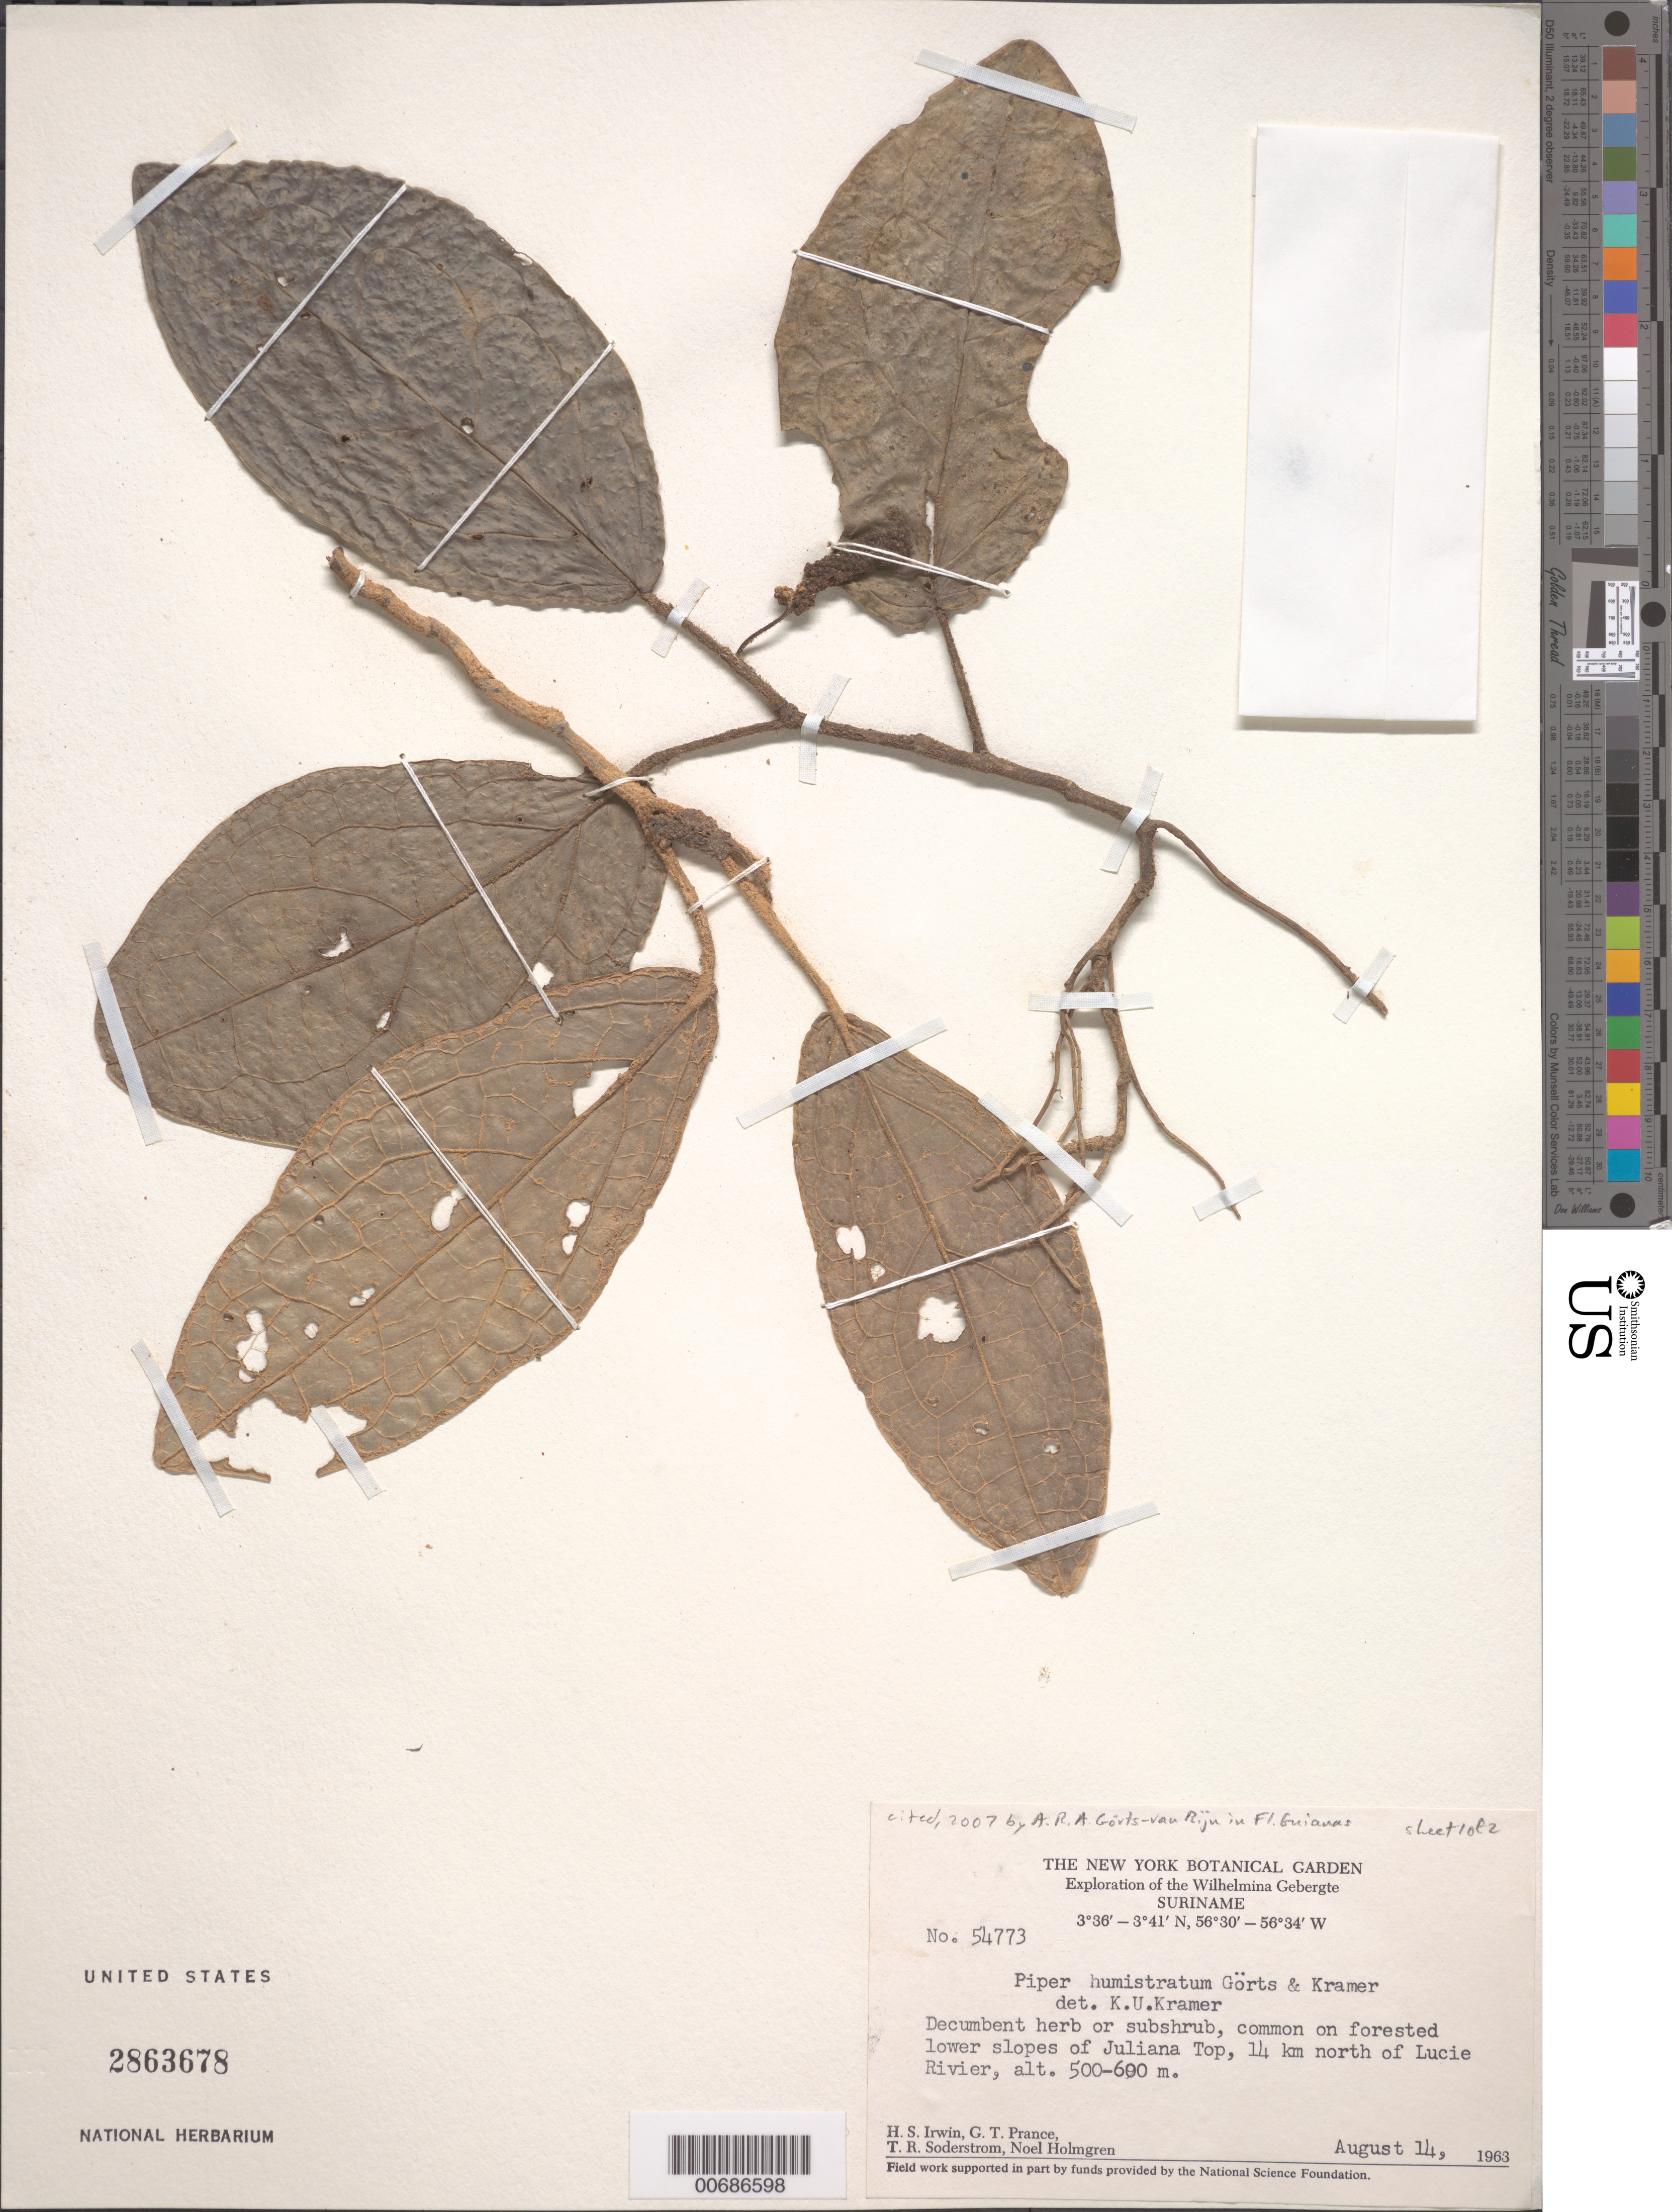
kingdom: Plantae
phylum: Tracheophyta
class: Magnoliopsida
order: Piperales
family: Piperaceae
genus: Piper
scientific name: Piper humistratum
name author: Görts & K.U. Kramer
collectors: H. Irwin, G. T. Prance, T. R. Soderstrom & N. H. Holmgren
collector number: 54773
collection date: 1963-08-14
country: Suriname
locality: The Wilhelmina Gebergte. On forested lower slopes of Juliana Top, 14 km north of Lucie Rivier.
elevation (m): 500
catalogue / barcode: US 2863678